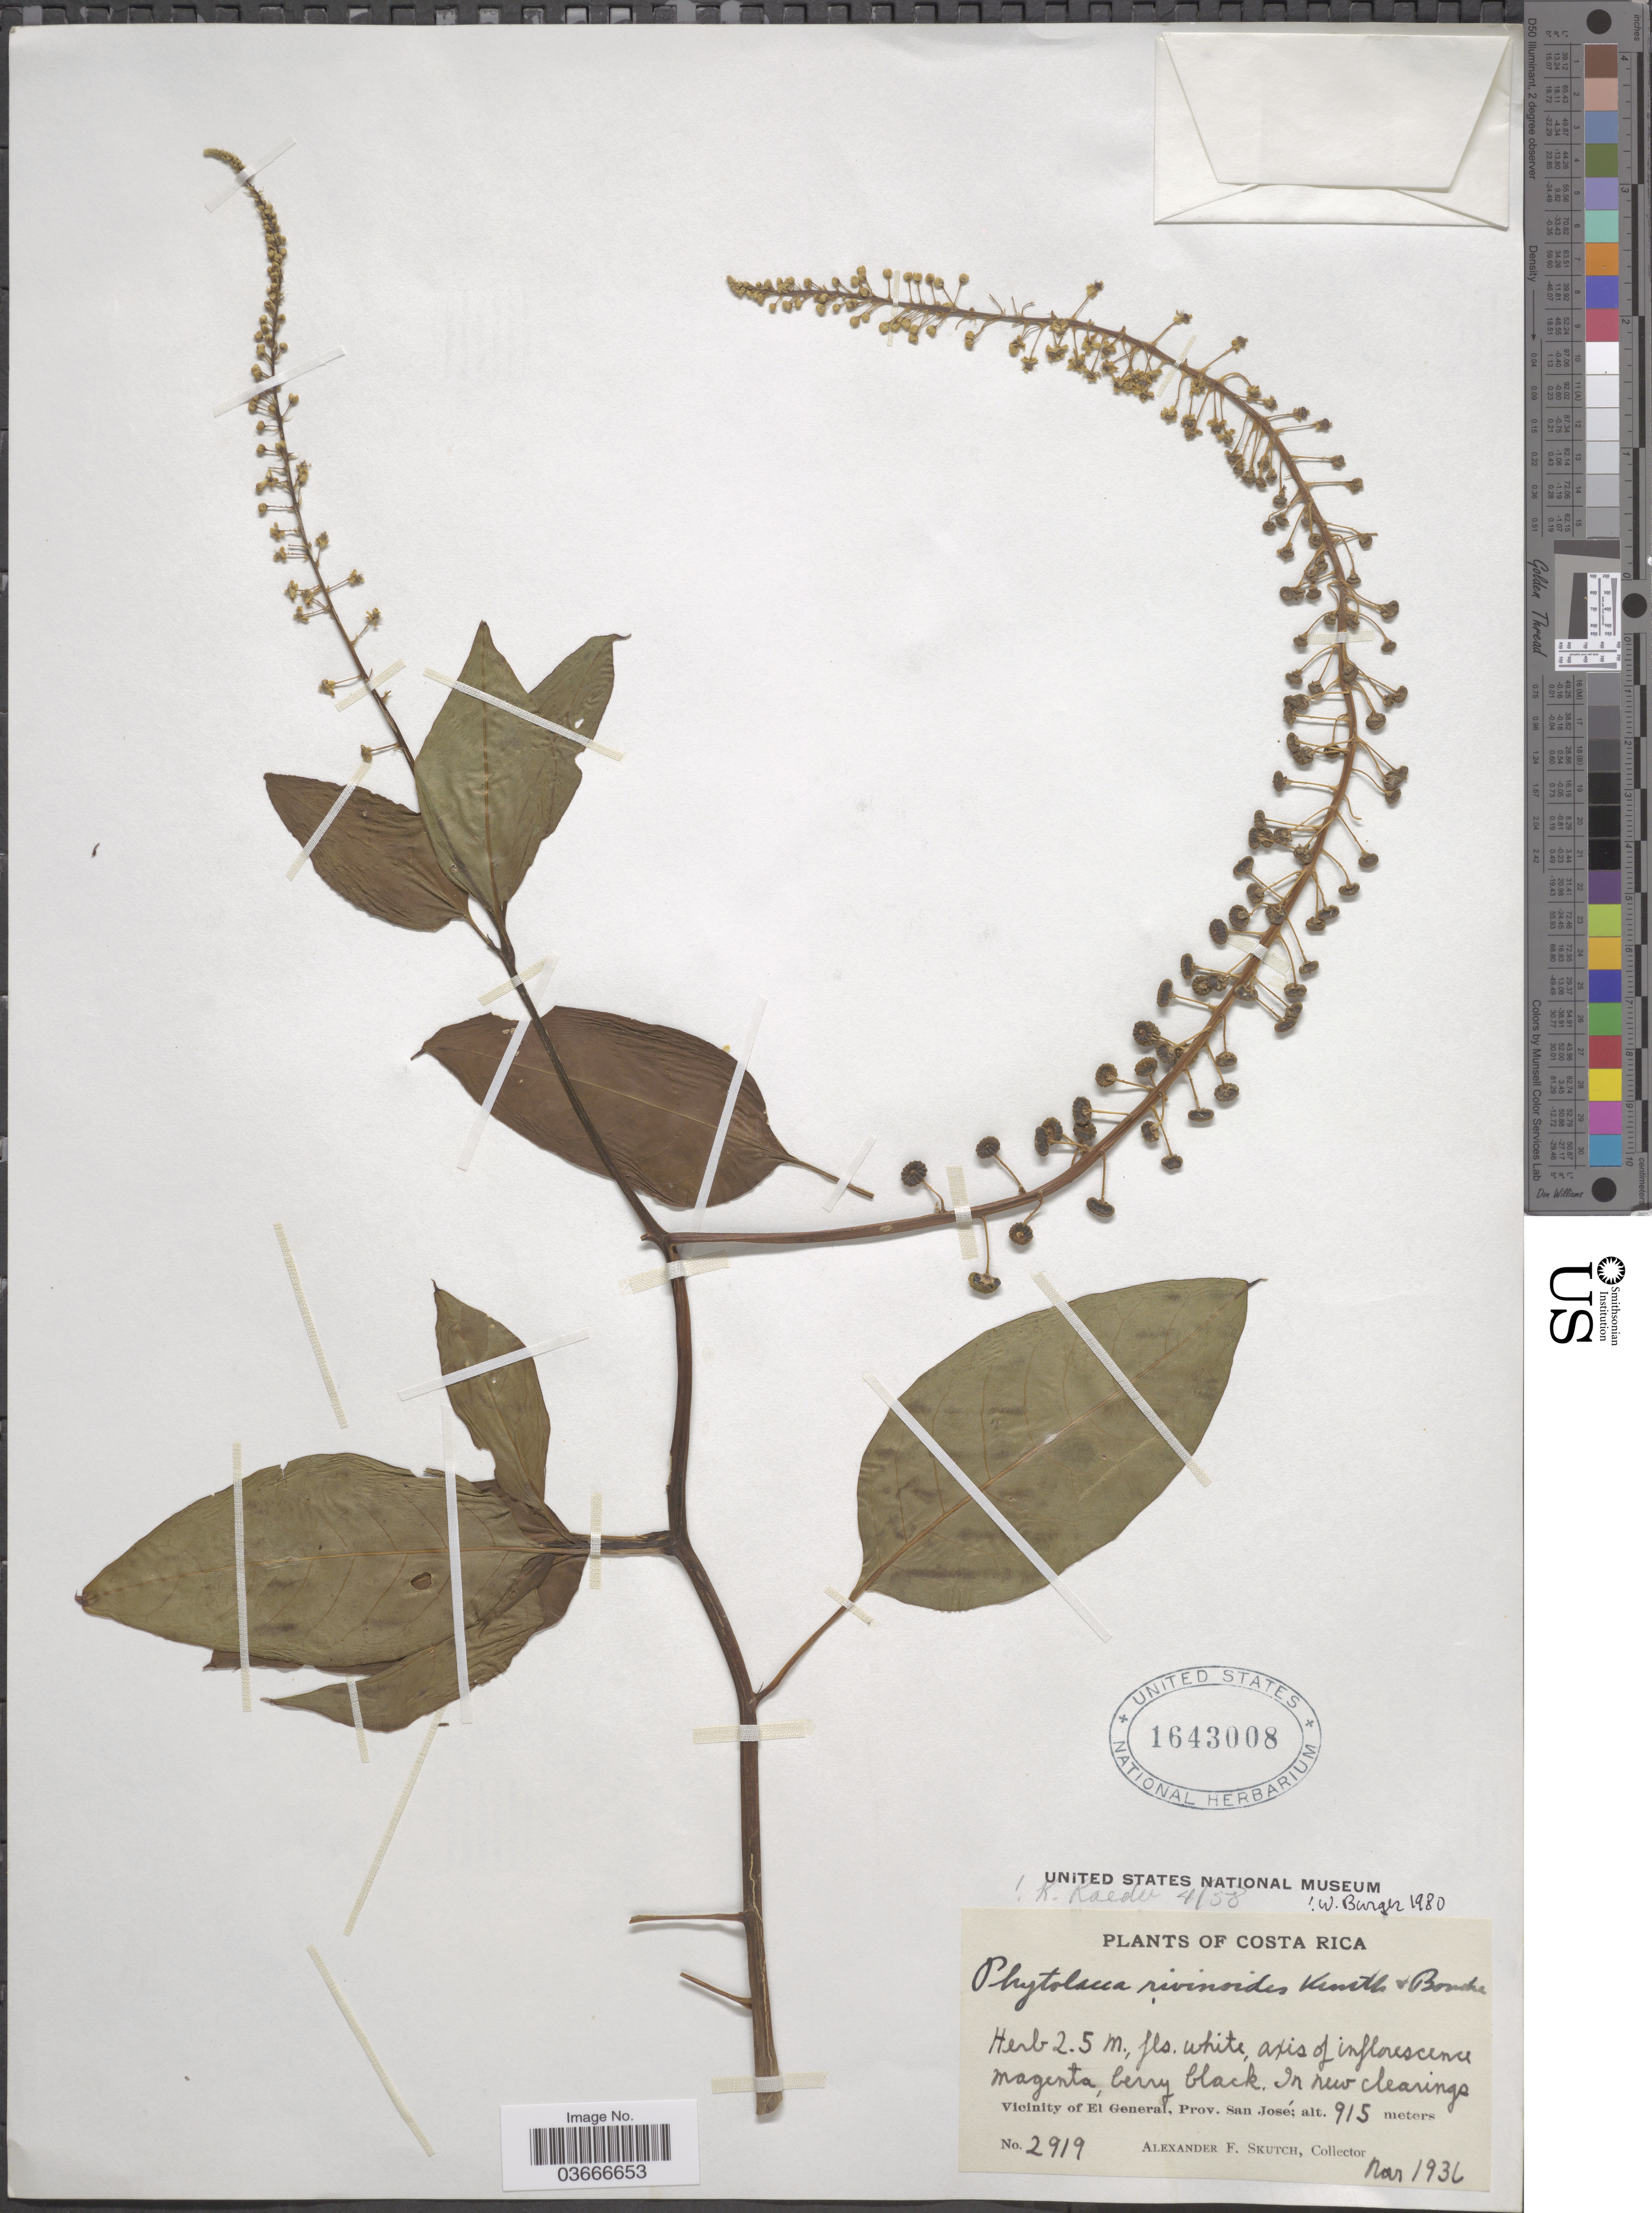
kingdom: Plantae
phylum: Tracheophyta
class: Magnoliopsida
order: Caryophyllales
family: Phytolaccaceae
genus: Phytolacca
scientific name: Phytolacca rivinoides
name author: Kunth & C.D. Bouché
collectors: A. F. Skutch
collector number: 2919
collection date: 1936-11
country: Costa Rica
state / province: San José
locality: Vicinity of El General.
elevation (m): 915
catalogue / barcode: US 1643008